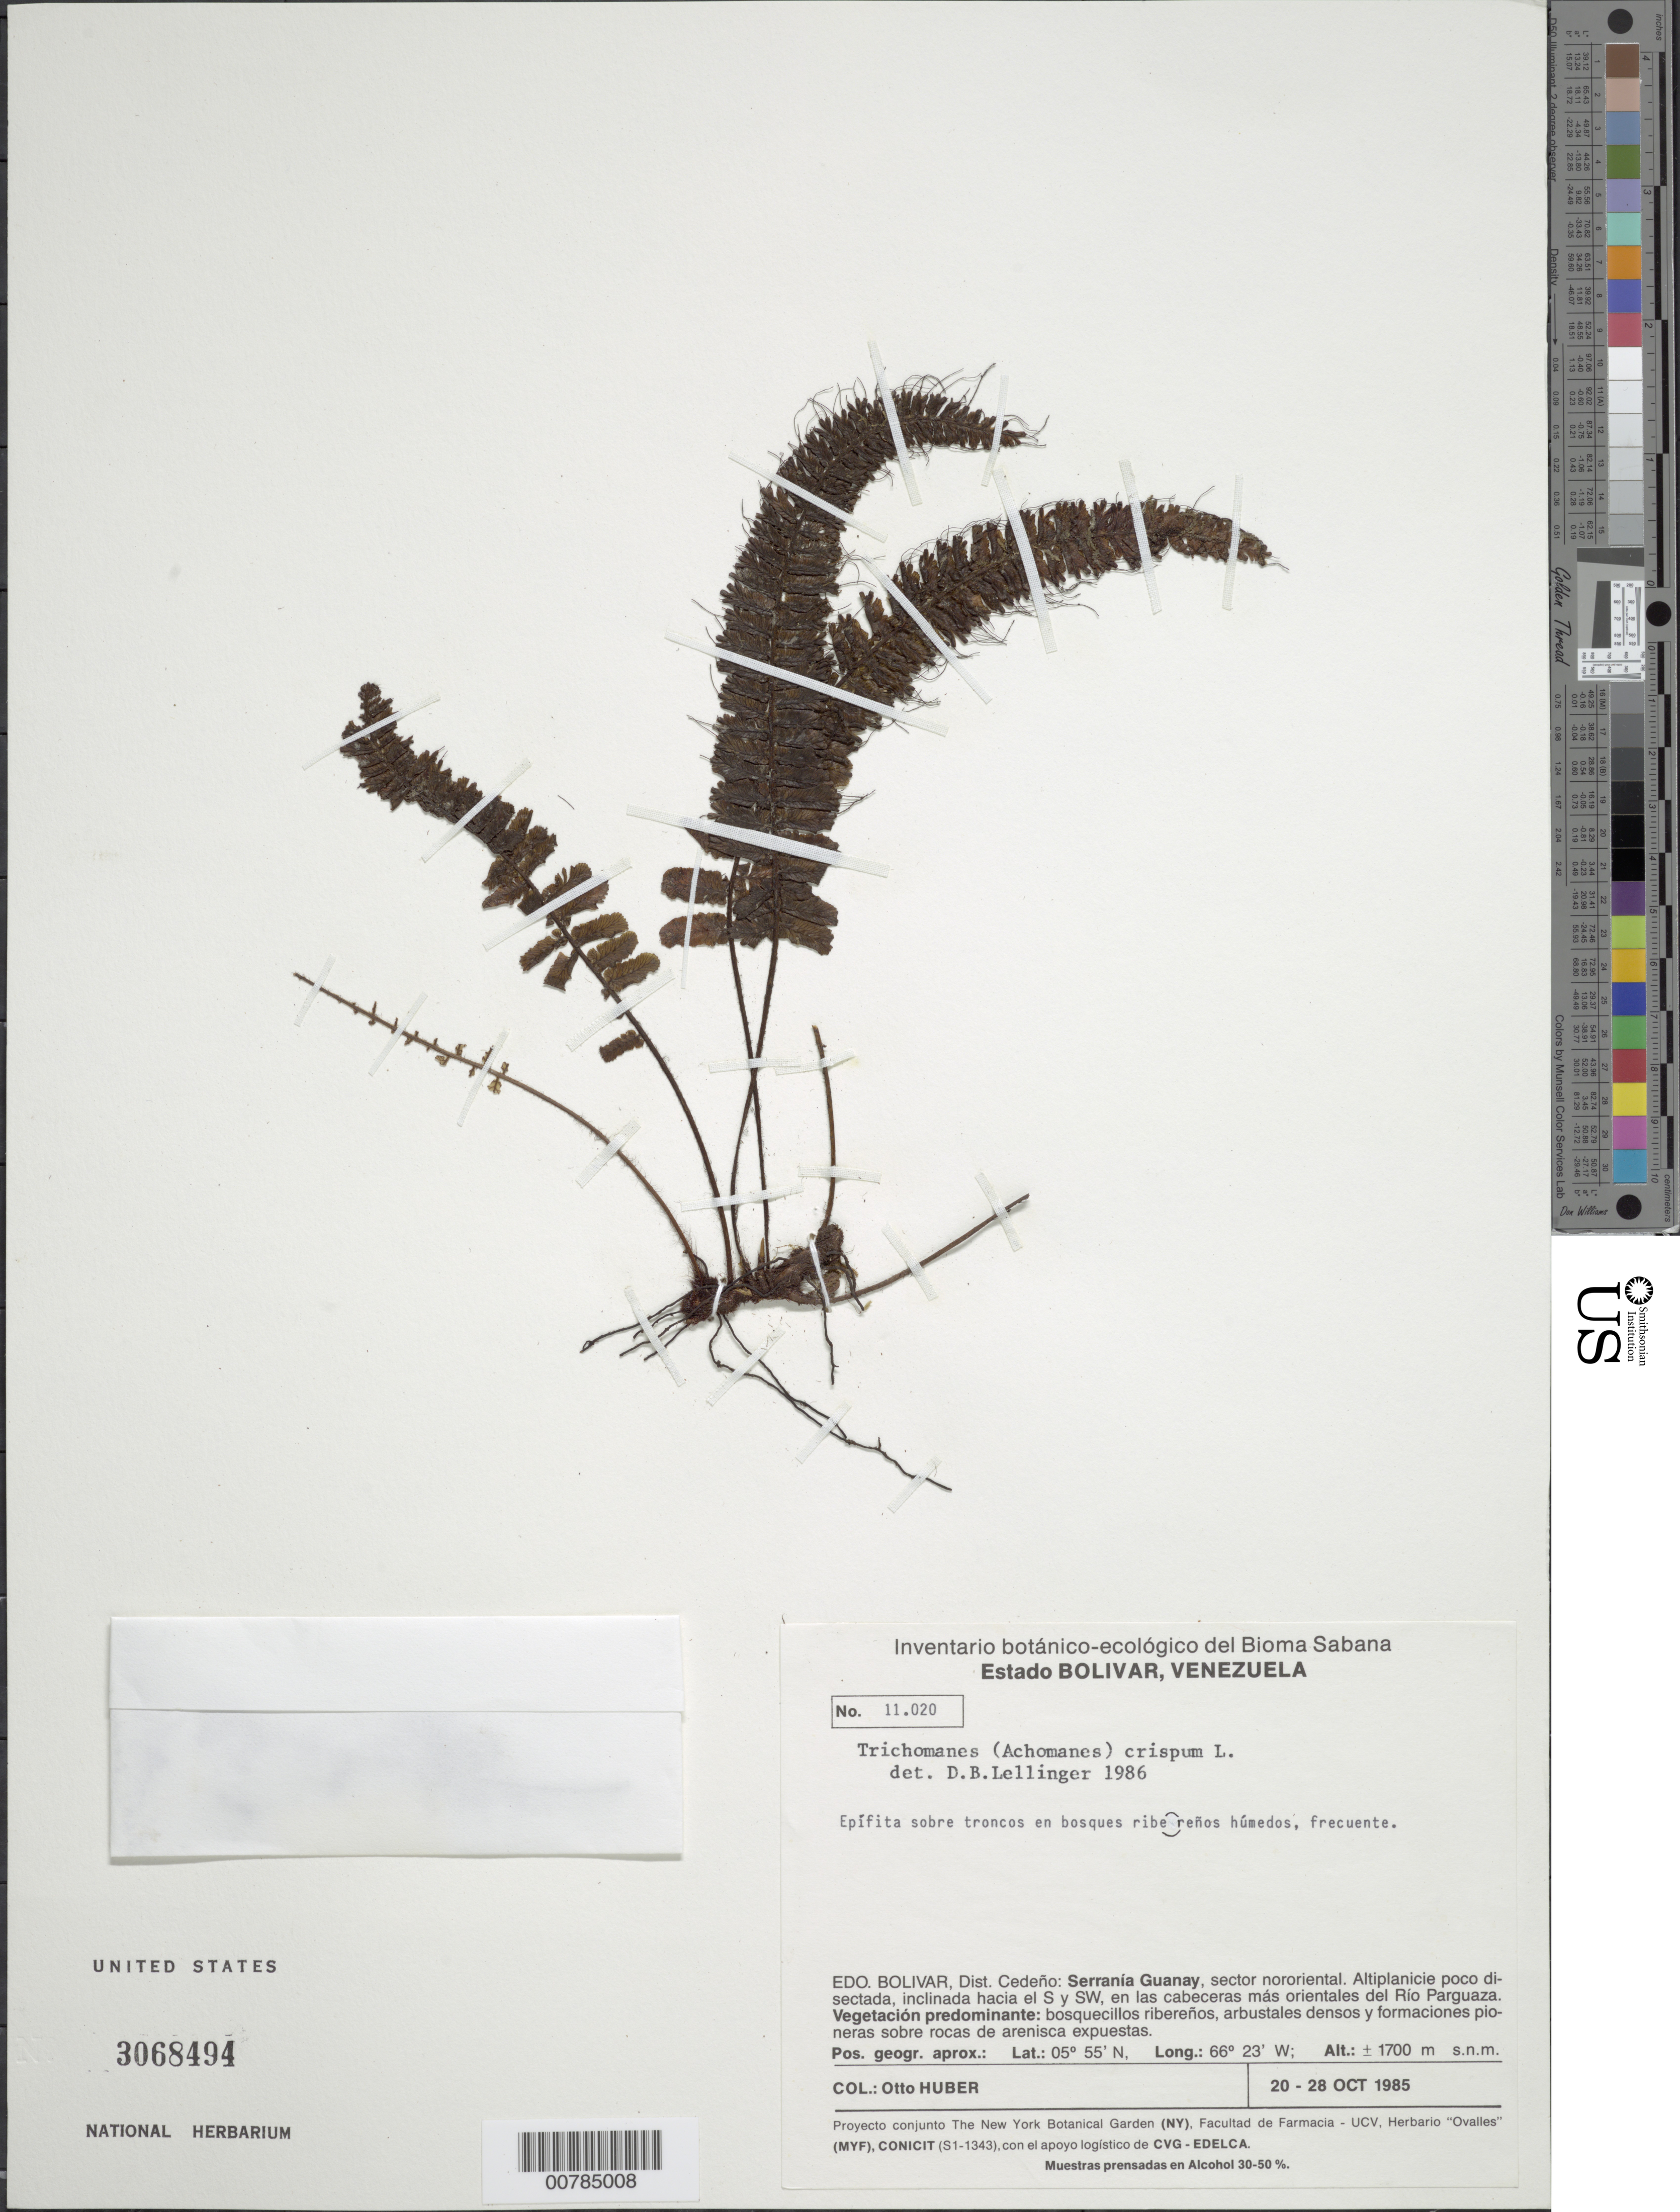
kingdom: Plantae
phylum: Tracheophyta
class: Polypodiopsida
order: Hymenophyllales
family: Hymenophyllaceae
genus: Trichomanes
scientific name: Trichomanes crispum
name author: L.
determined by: Lellinger, David B., (BOT), Smithsonian Institution - National Museum of Natural History (UNITED STATES)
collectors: O. Huber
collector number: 11020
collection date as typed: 20-Oct-85 to 28-Oct-85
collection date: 1985-10-20/1985-10-28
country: Venezuela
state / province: Bolívar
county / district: Cedeño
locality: Serrania Guanay, sector nororiental; orientales del Río Parguaza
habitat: Sobre troncos en bosques ribereños humedos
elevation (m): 1700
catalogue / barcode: US 3068494